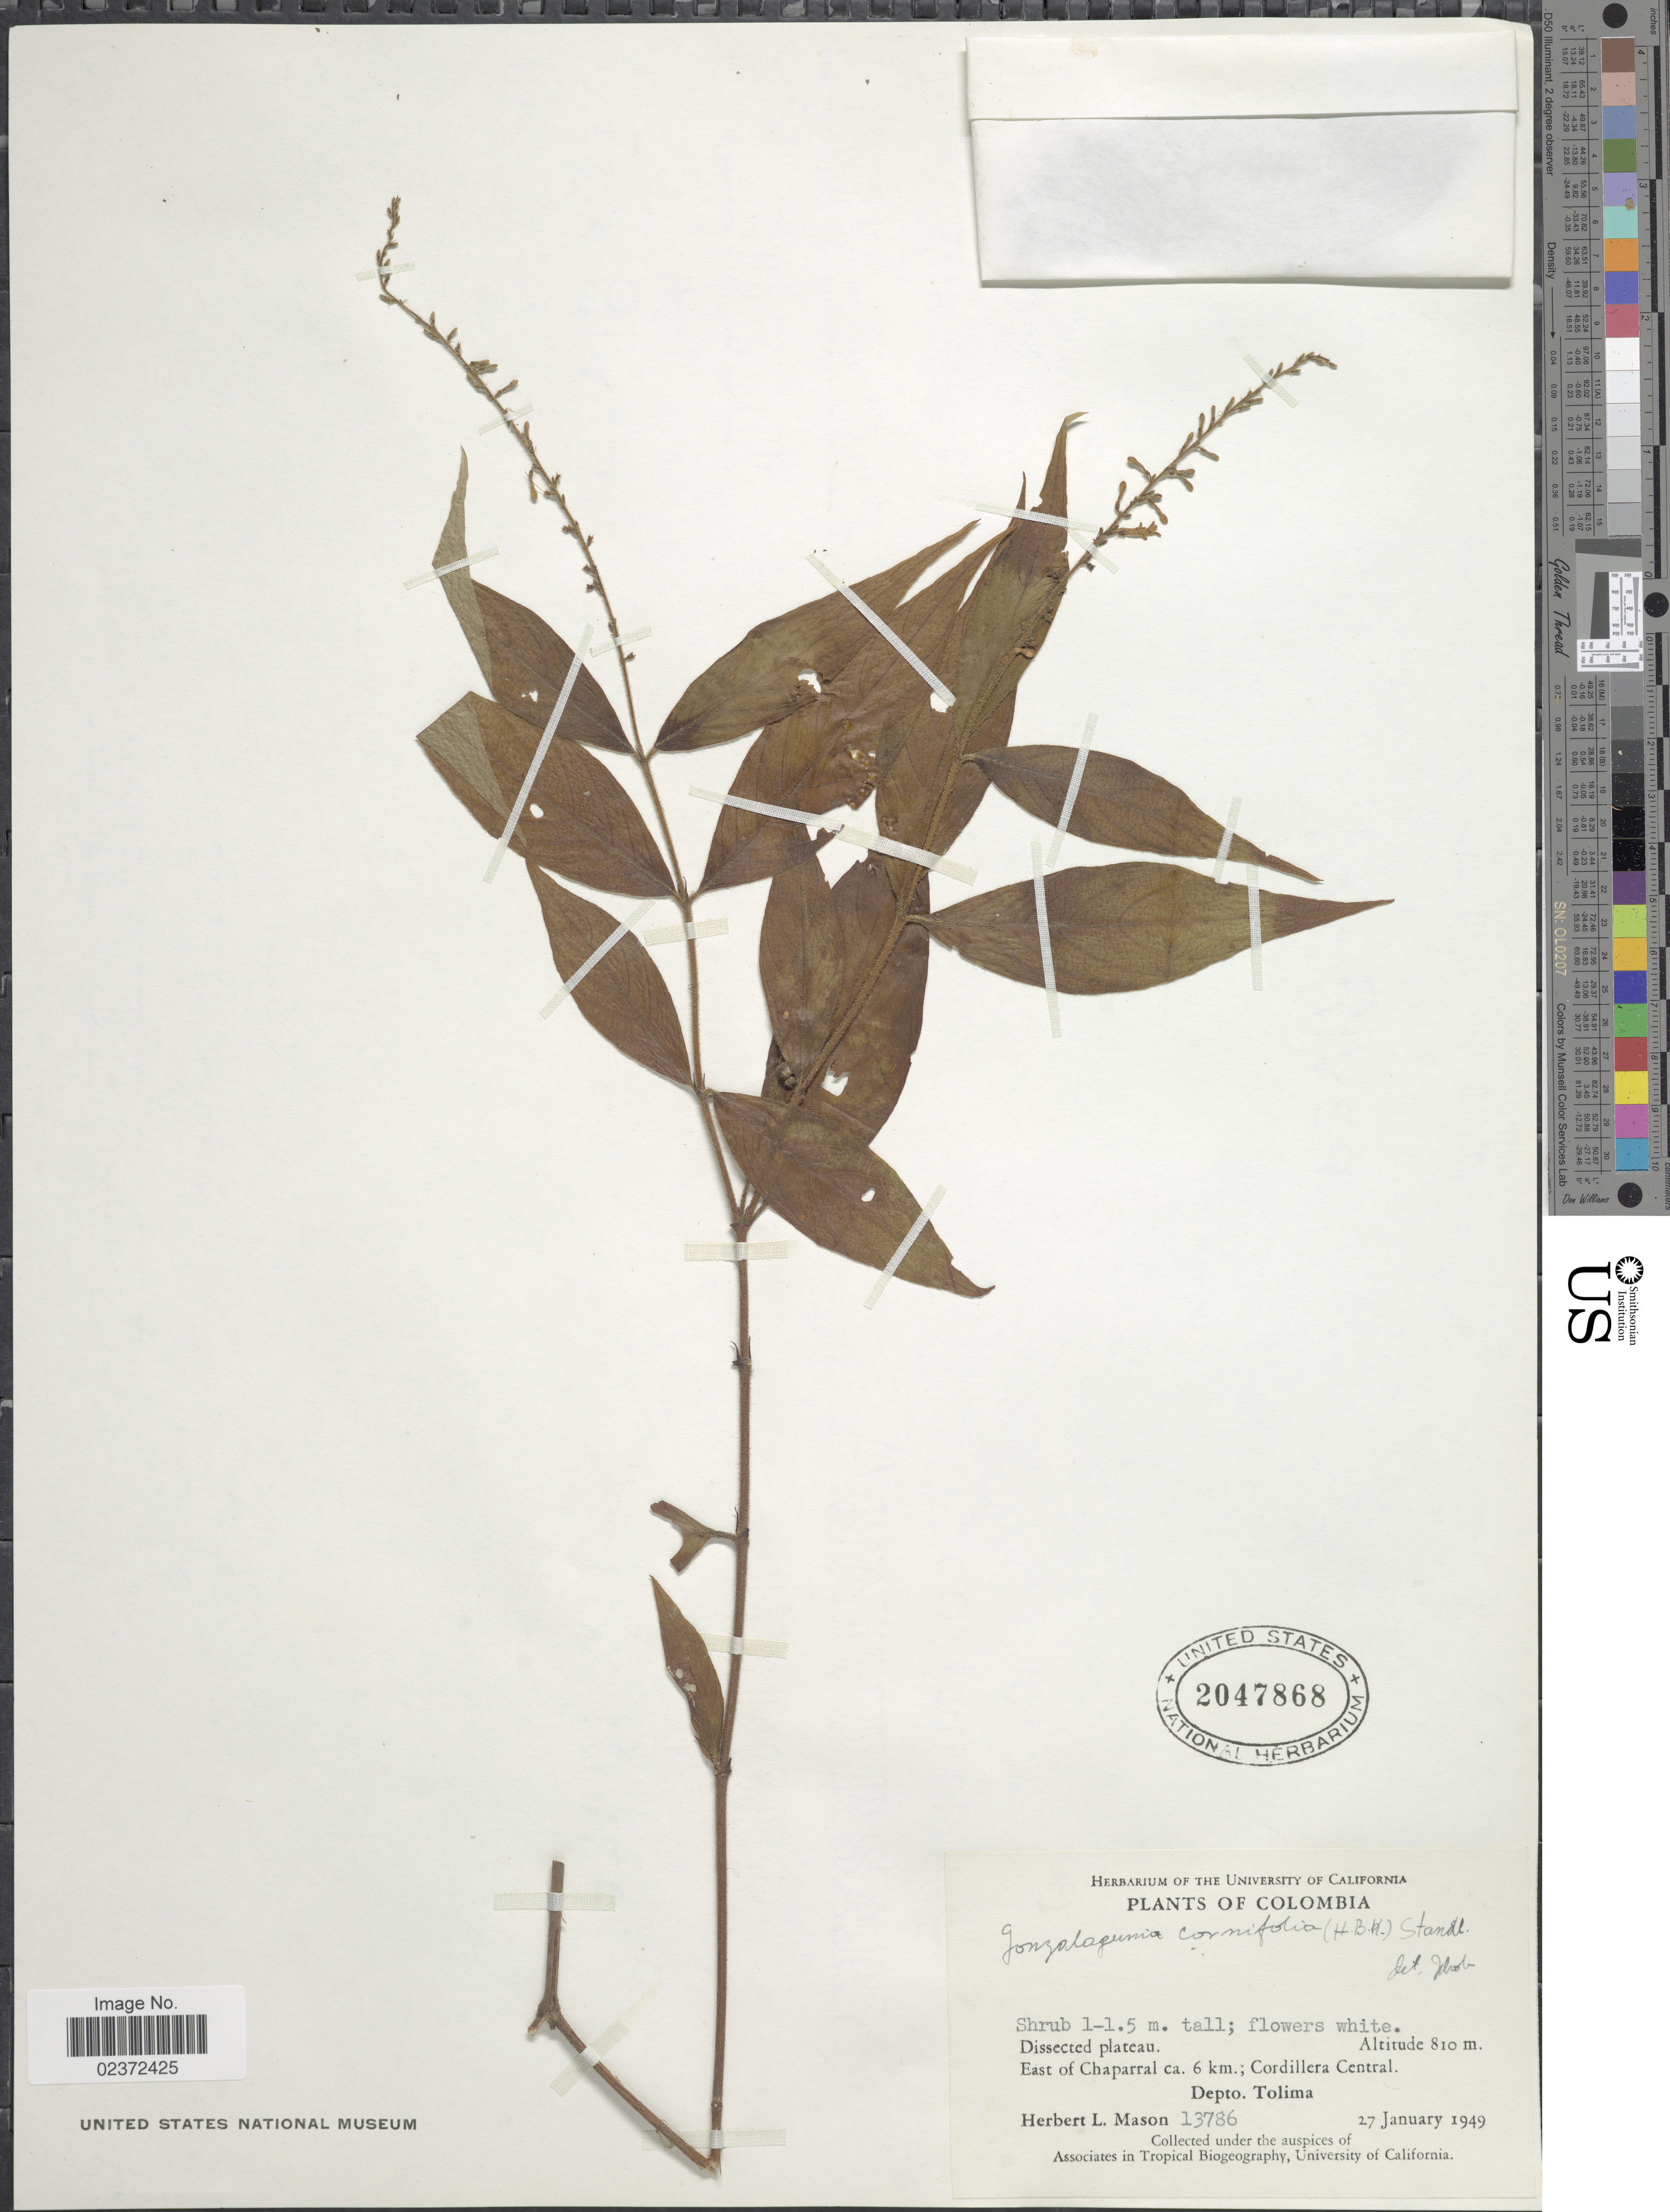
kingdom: Plantae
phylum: Tracheophyta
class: Magnoliopsida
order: Gentianales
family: Rubiaceae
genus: Gonzalagunia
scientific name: Gonzalagunia cornifolia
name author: (Kunth) Standl.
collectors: H. L. Mason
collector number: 13786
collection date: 1949-01-27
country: Colombia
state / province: Tolima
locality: Dissected plateau, East of Chaparral ca. 6 km; Cordillera Central, Depto. Tolima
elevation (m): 810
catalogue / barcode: US 2047868